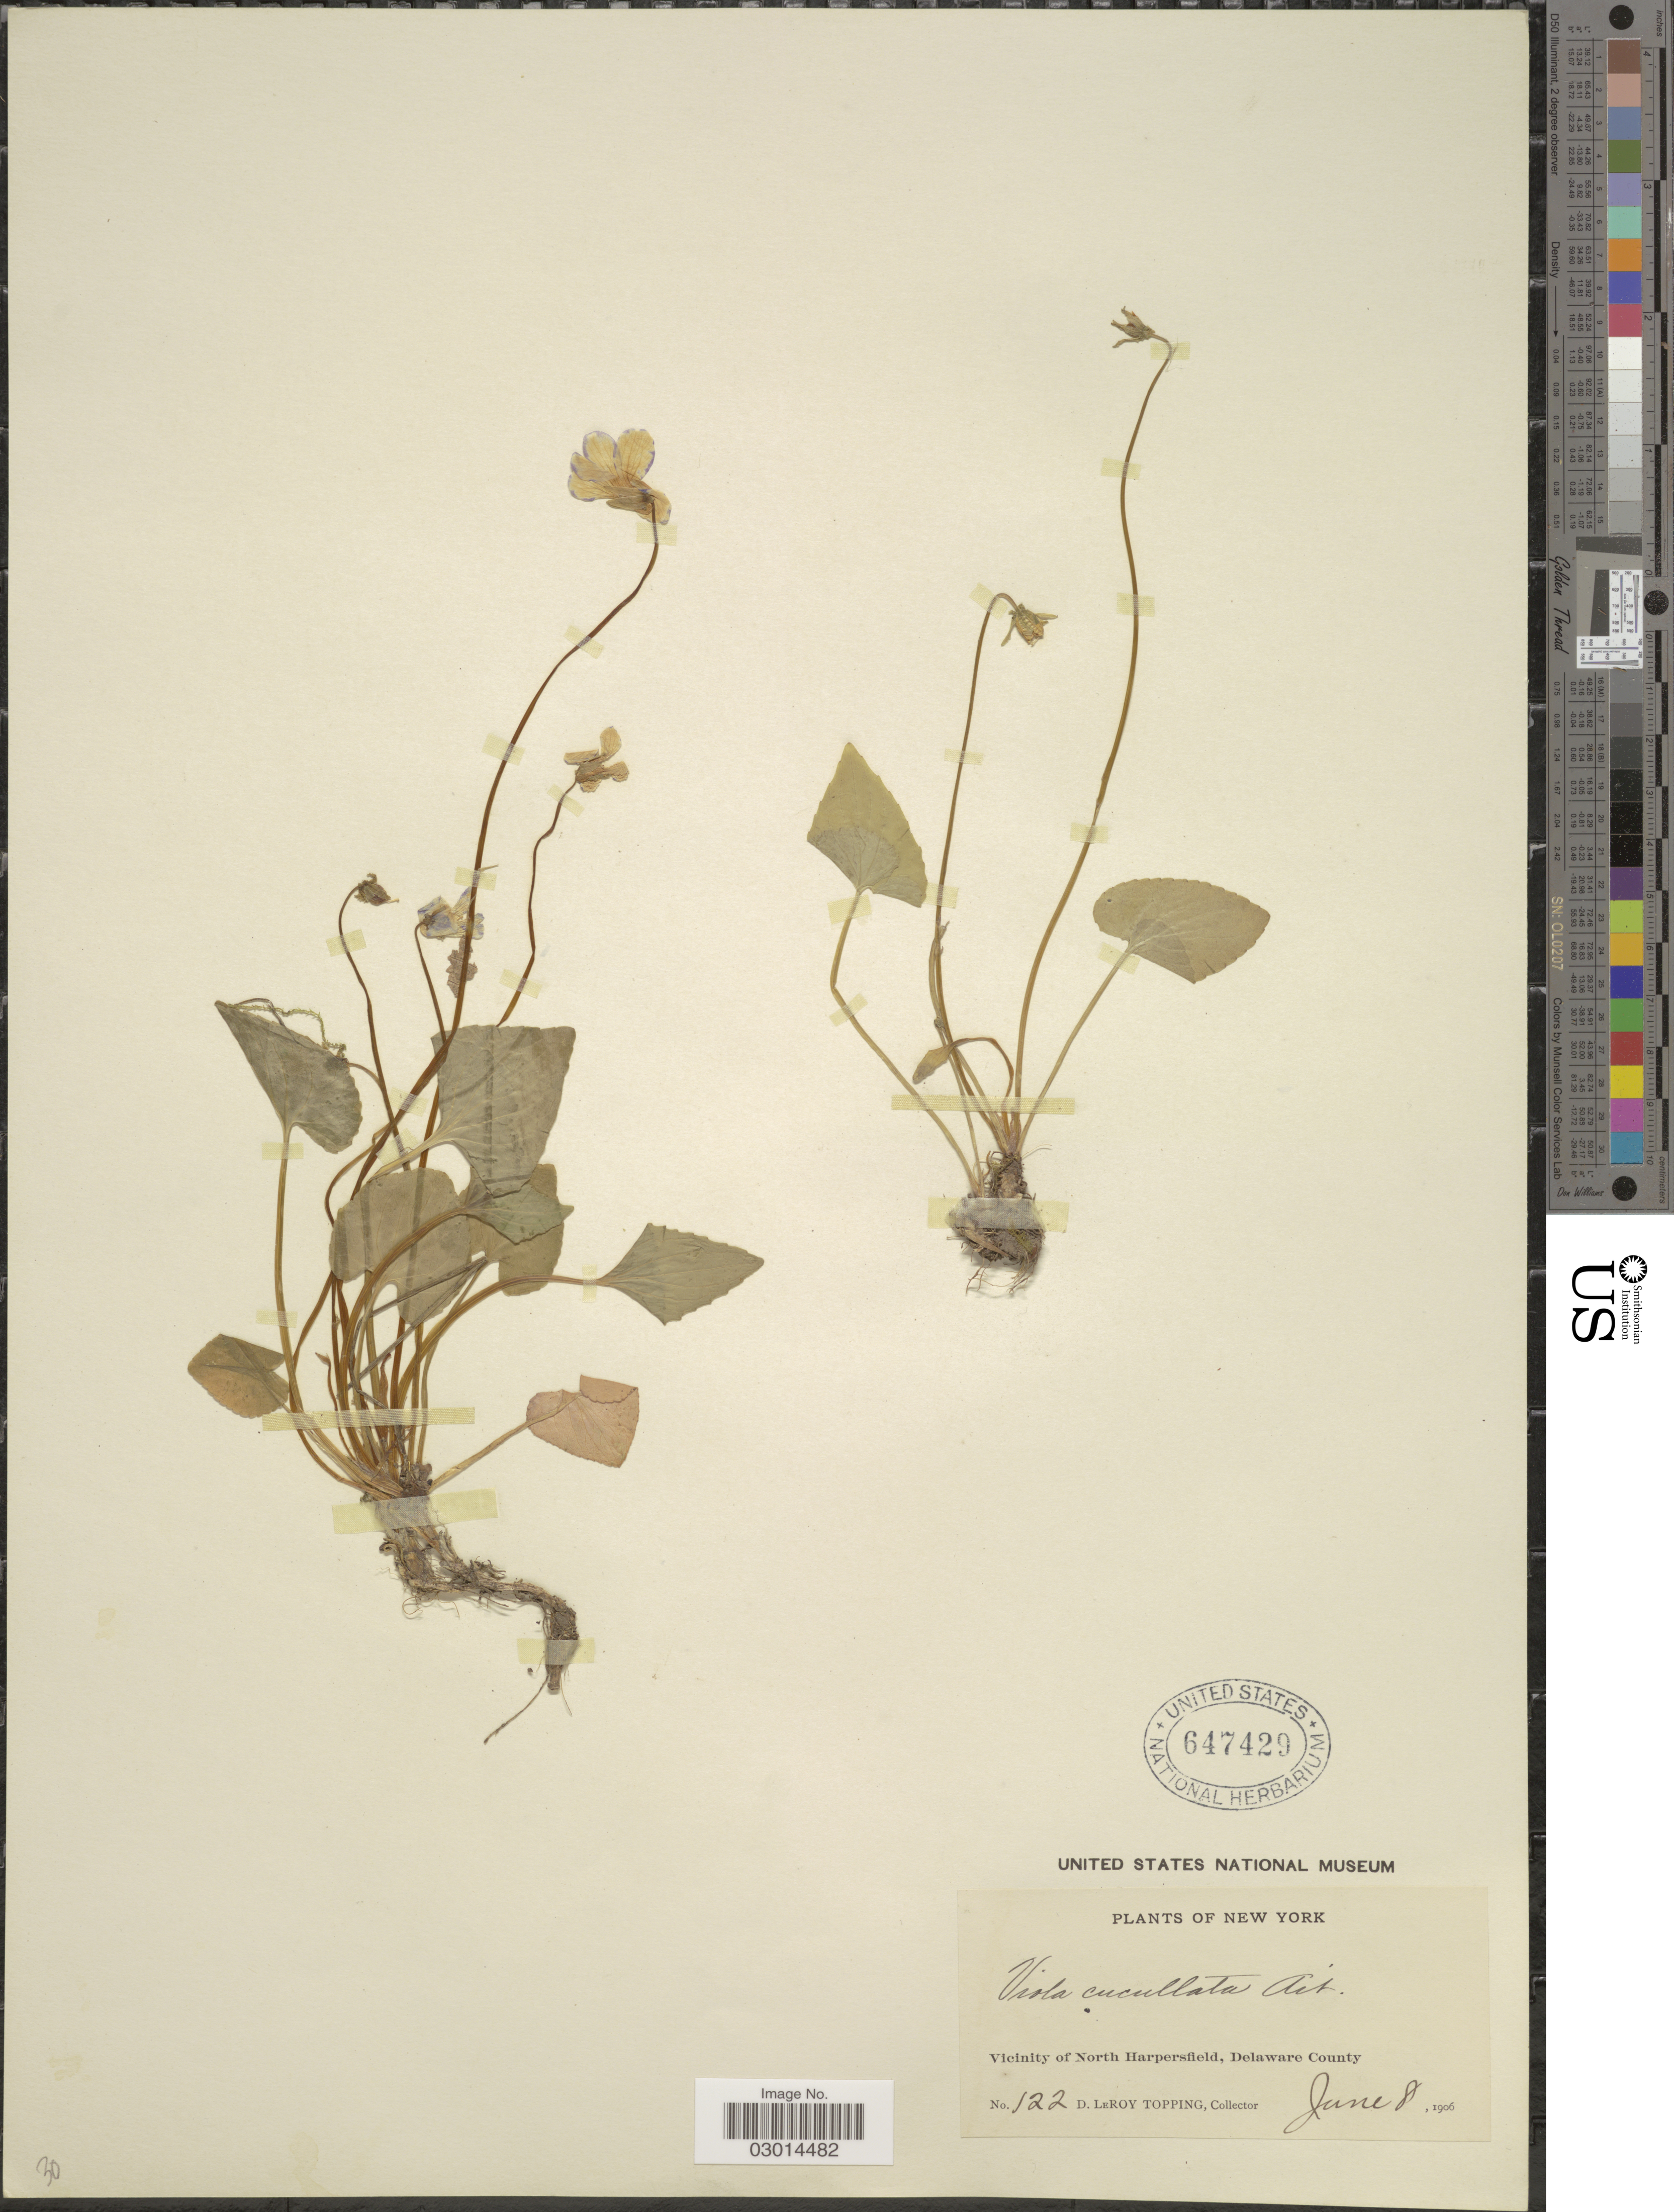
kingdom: Plantae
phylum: Tracheophyta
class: Magnoliopsida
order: Malpighiales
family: Violaceae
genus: Viola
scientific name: Viola cucullata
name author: Aiton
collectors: D. L. Topping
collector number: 122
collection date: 1906-06-08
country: United States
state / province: New York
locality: Vicinity of North Harpersfield, Delaware County.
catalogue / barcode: US 647429